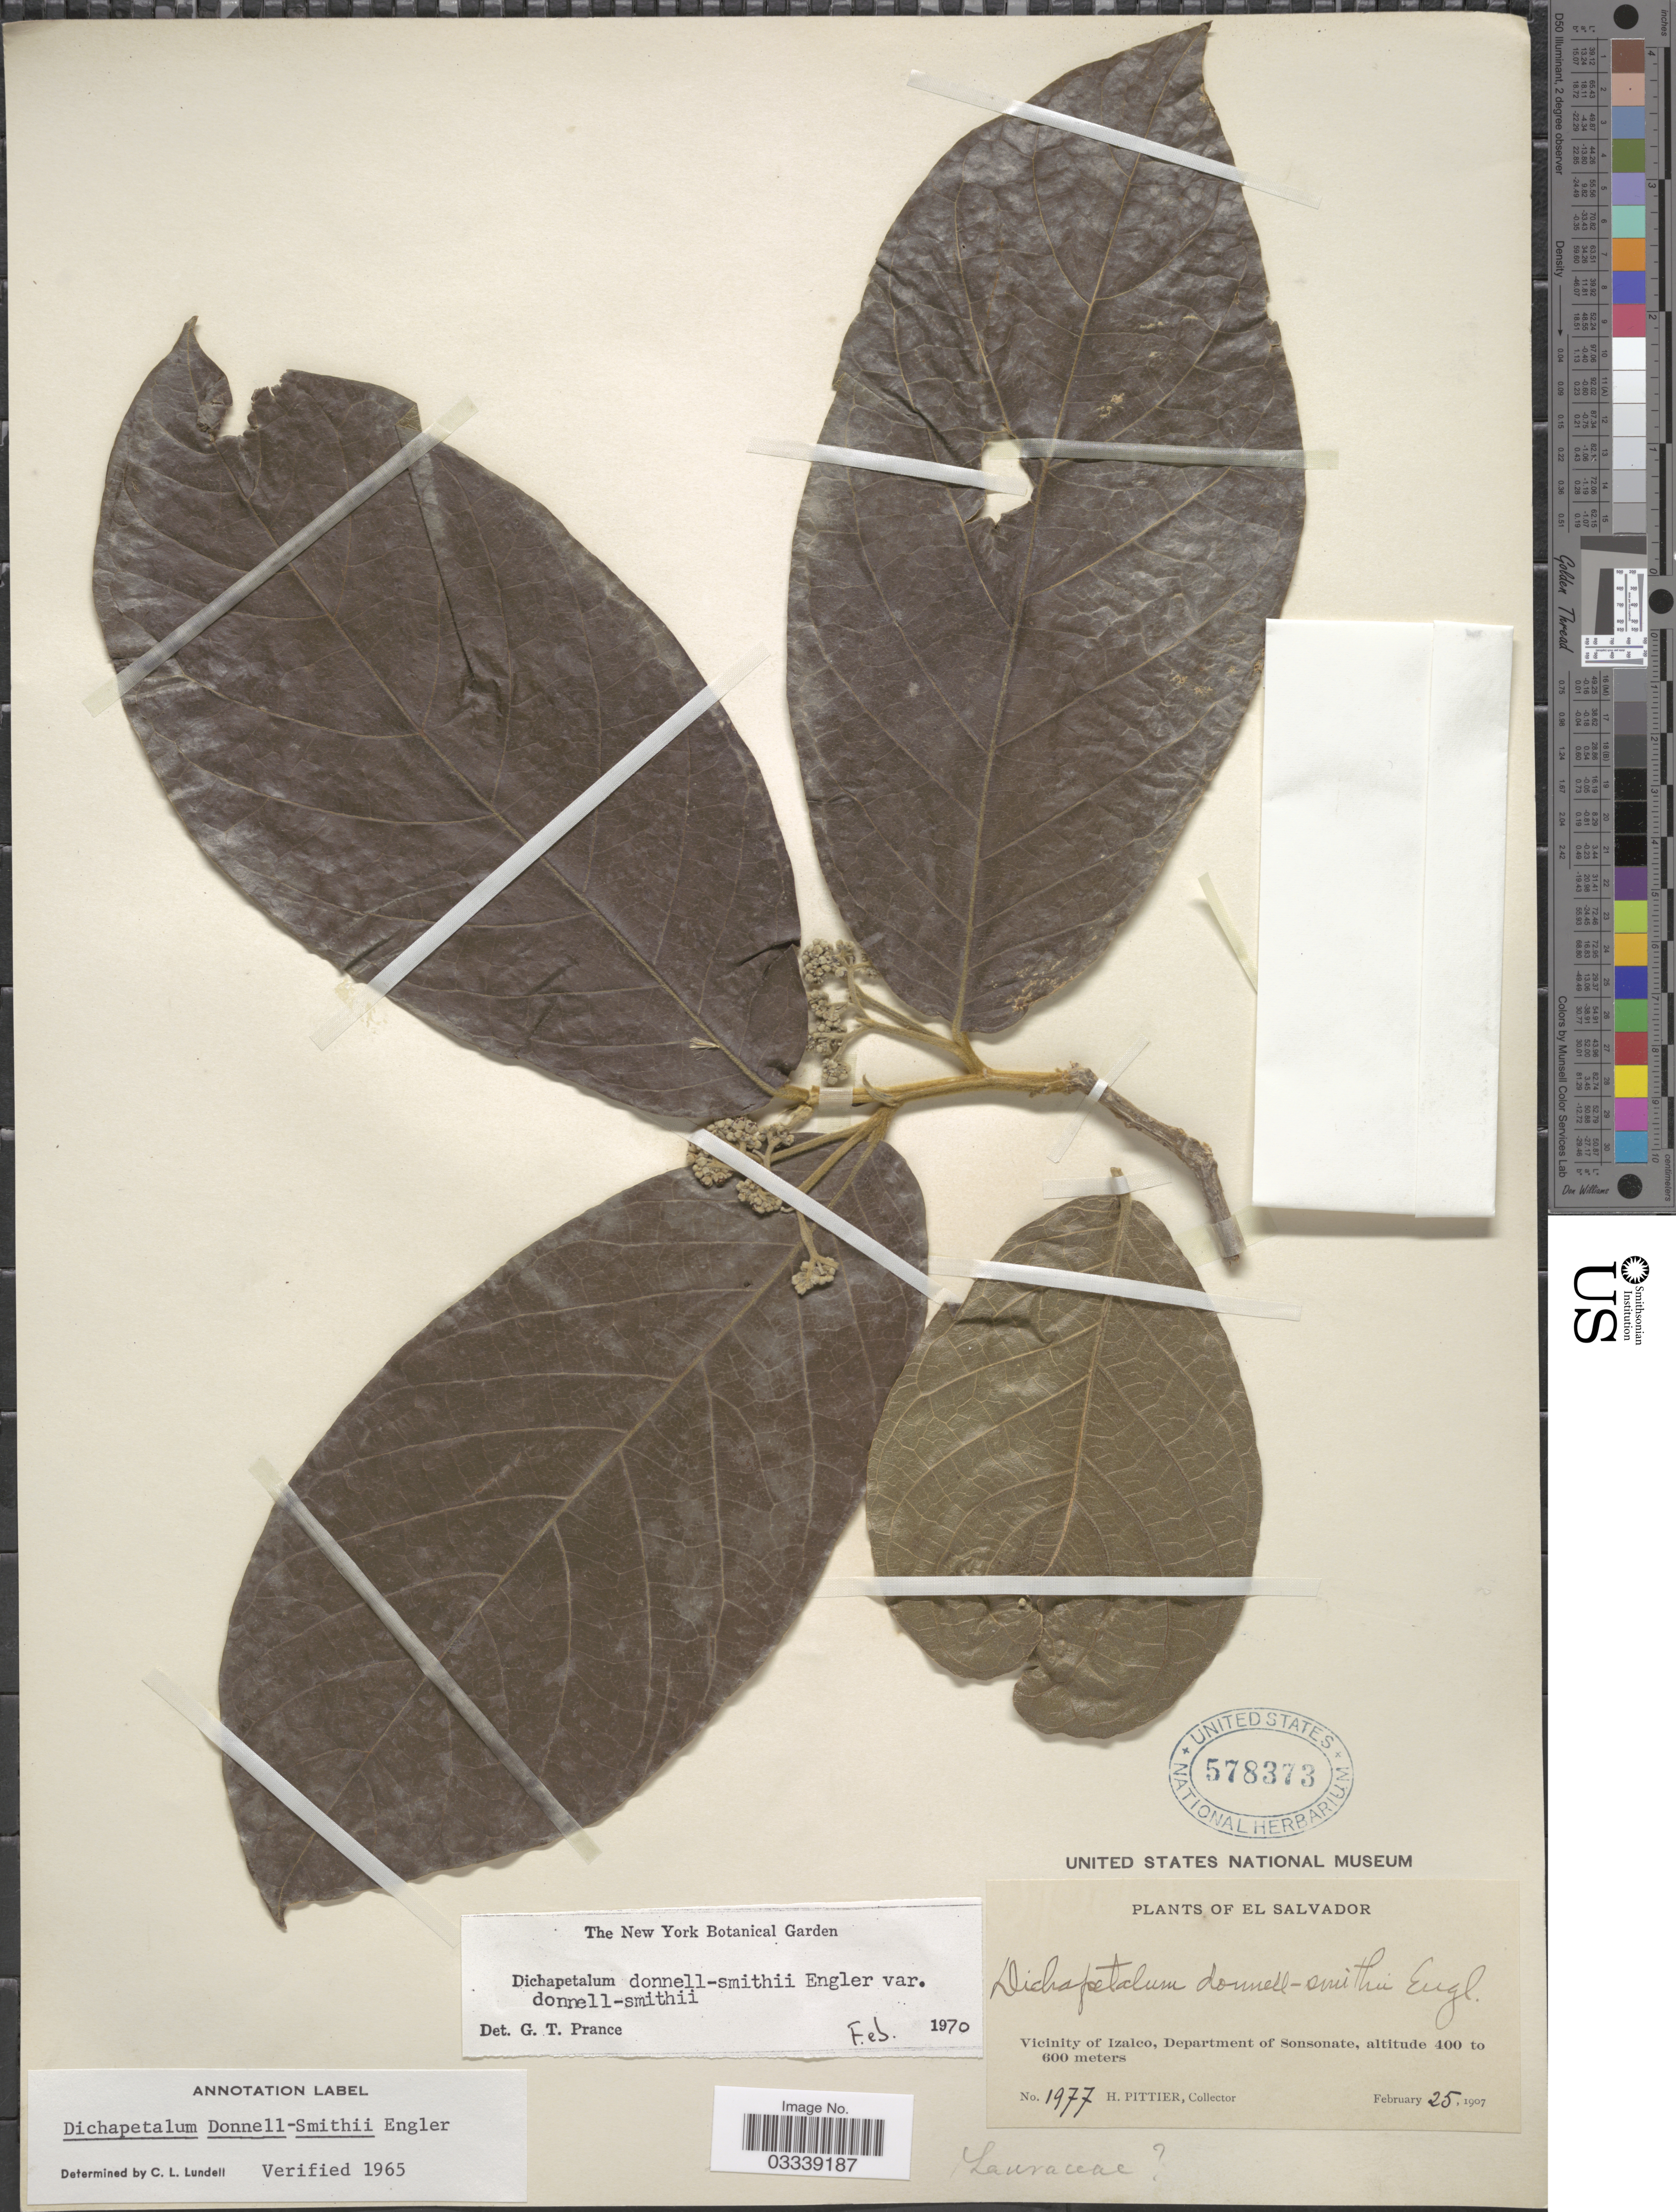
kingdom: Plantae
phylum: Tracheophyta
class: Magnoliopsida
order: Malpighiales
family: Dichapetalaceae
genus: Dichapetalum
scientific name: Dichapetalum donnell-smithii var. donnell-smithii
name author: Engl.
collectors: H. F. Pittier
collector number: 1977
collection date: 1907-02-25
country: El Salvador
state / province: Sonsonate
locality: Vicinity of Izalco, Department of Sonsonate.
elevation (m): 400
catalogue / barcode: US 578373